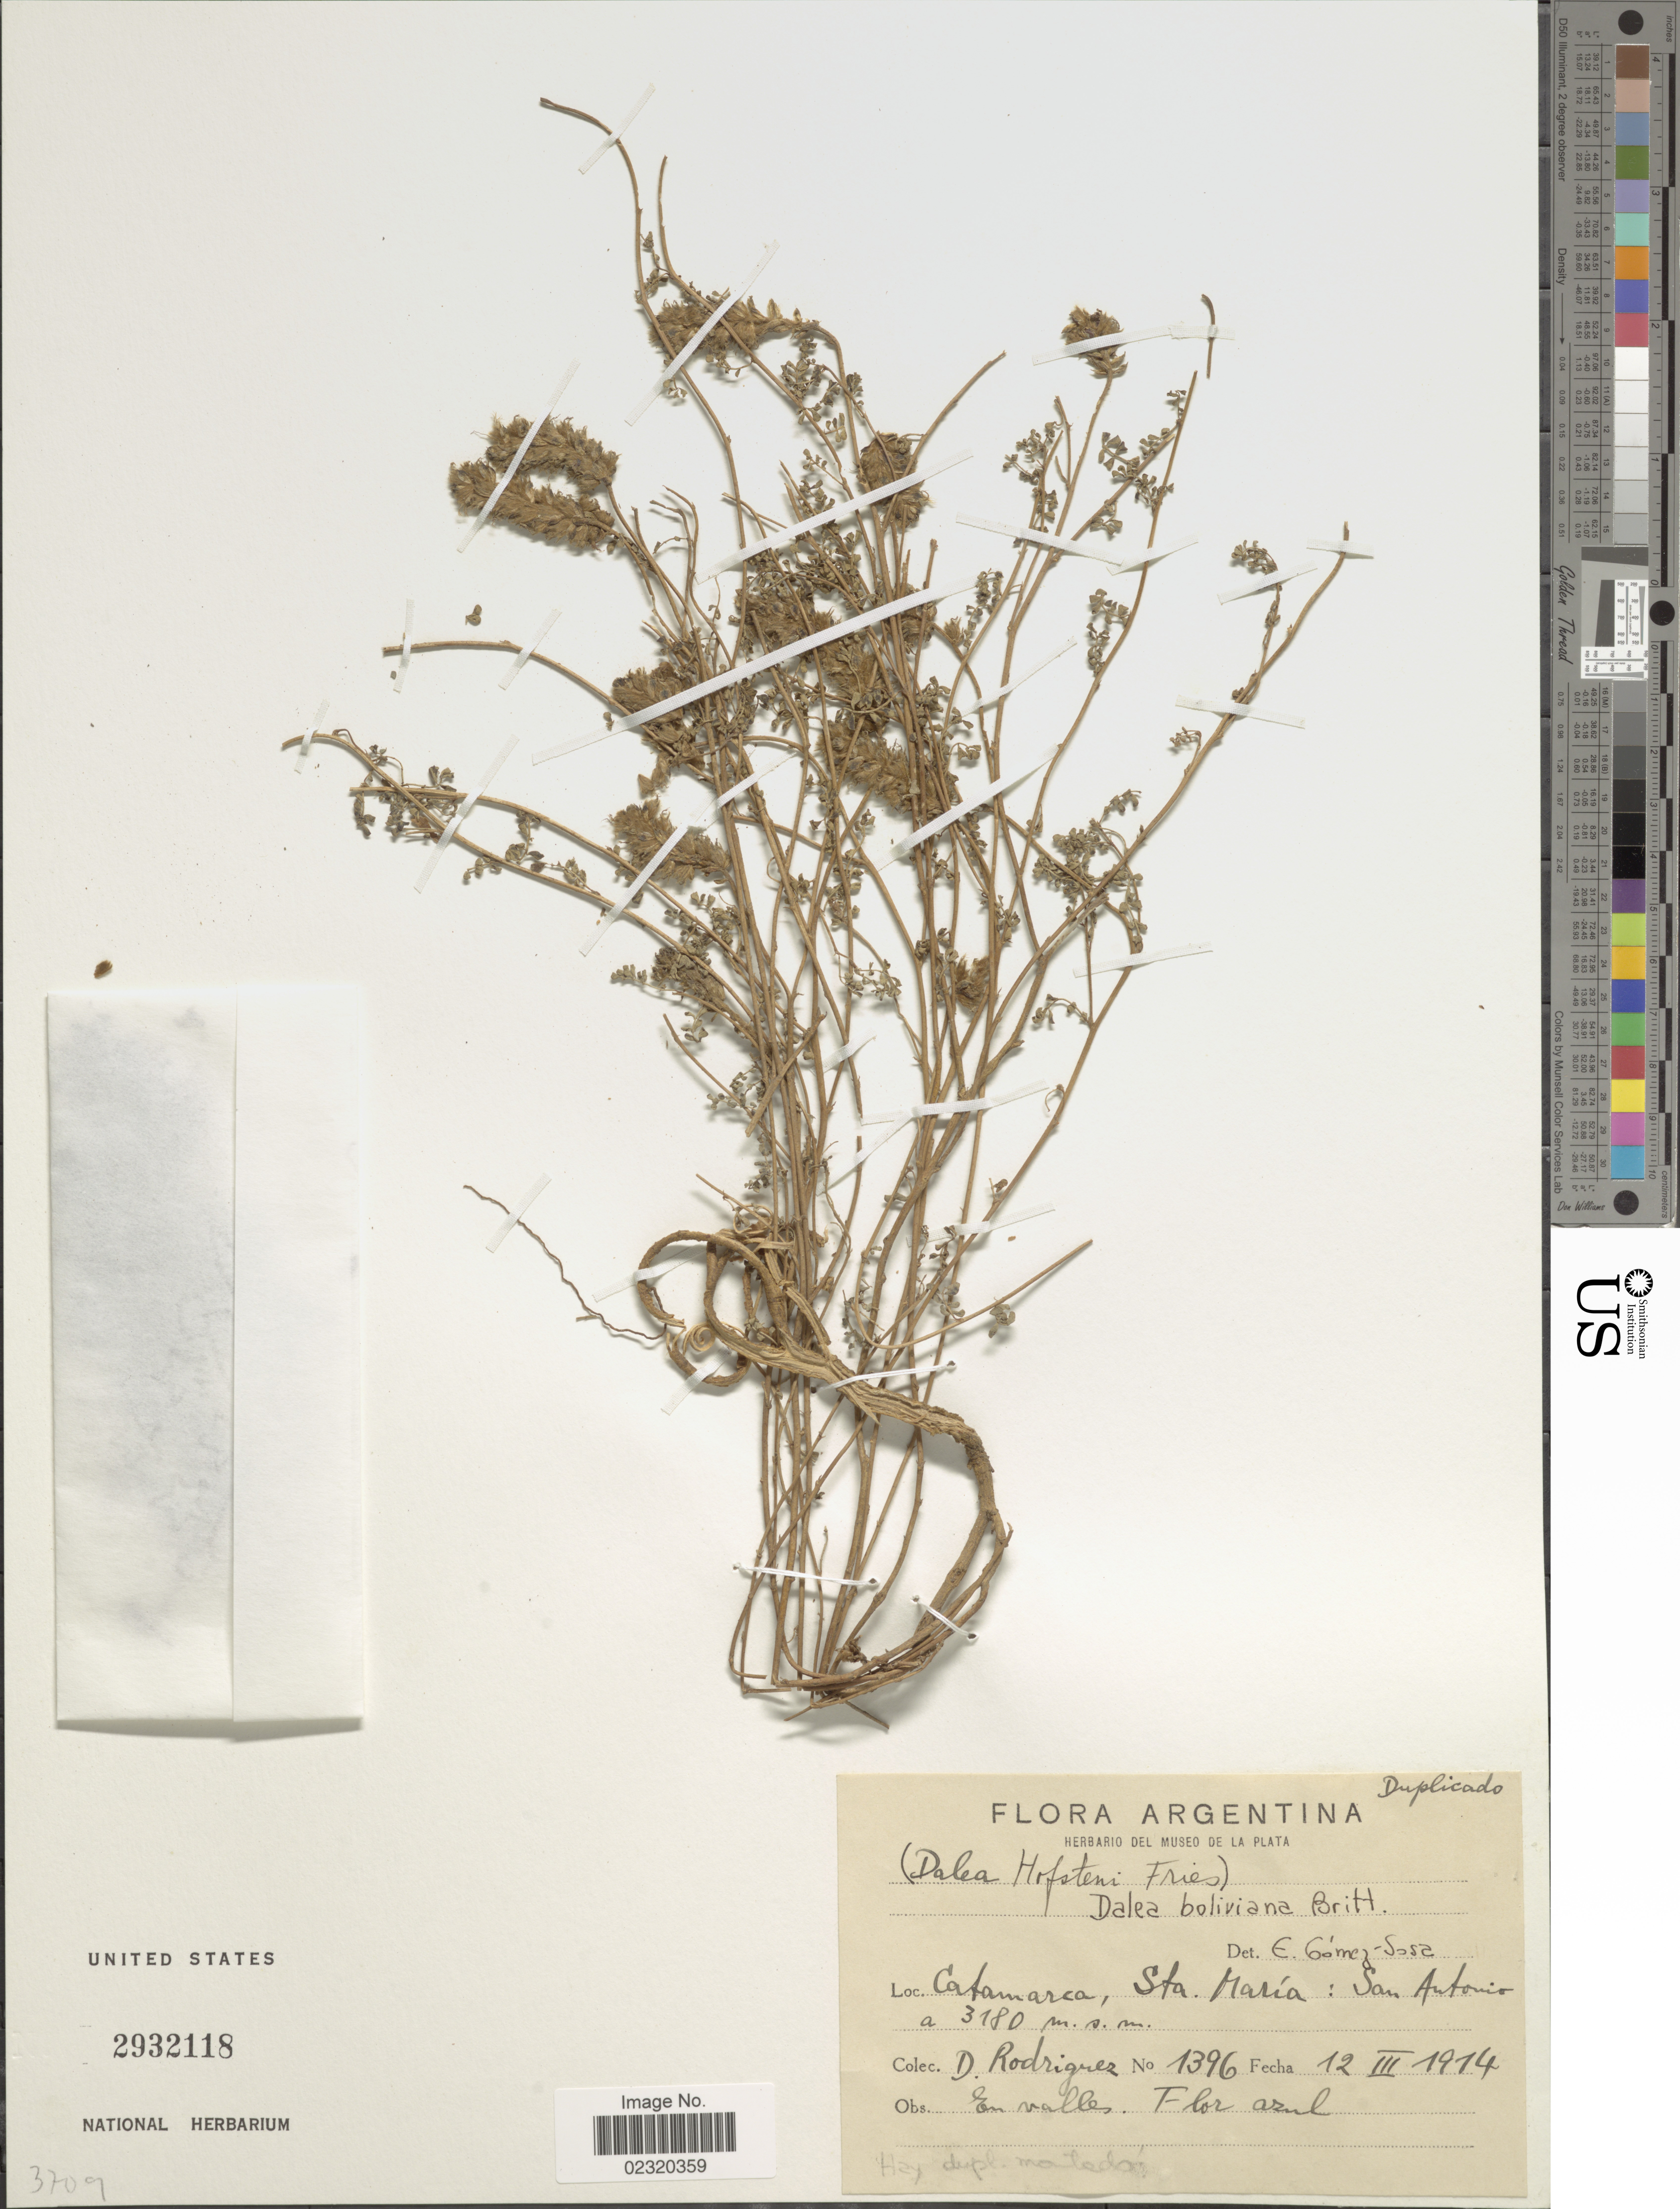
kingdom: Plantae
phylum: Tracheophyta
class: Magnoliopsida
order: Fabales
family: Fabaceae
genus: Dalea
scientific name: Dalea boliviana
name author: Britton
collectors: D. Rodriguez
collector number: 1396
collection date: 1914-03-12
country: Argentina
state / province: Catamarca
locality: Sta María: San Antonio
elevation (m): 3180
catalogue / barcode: US 2932118